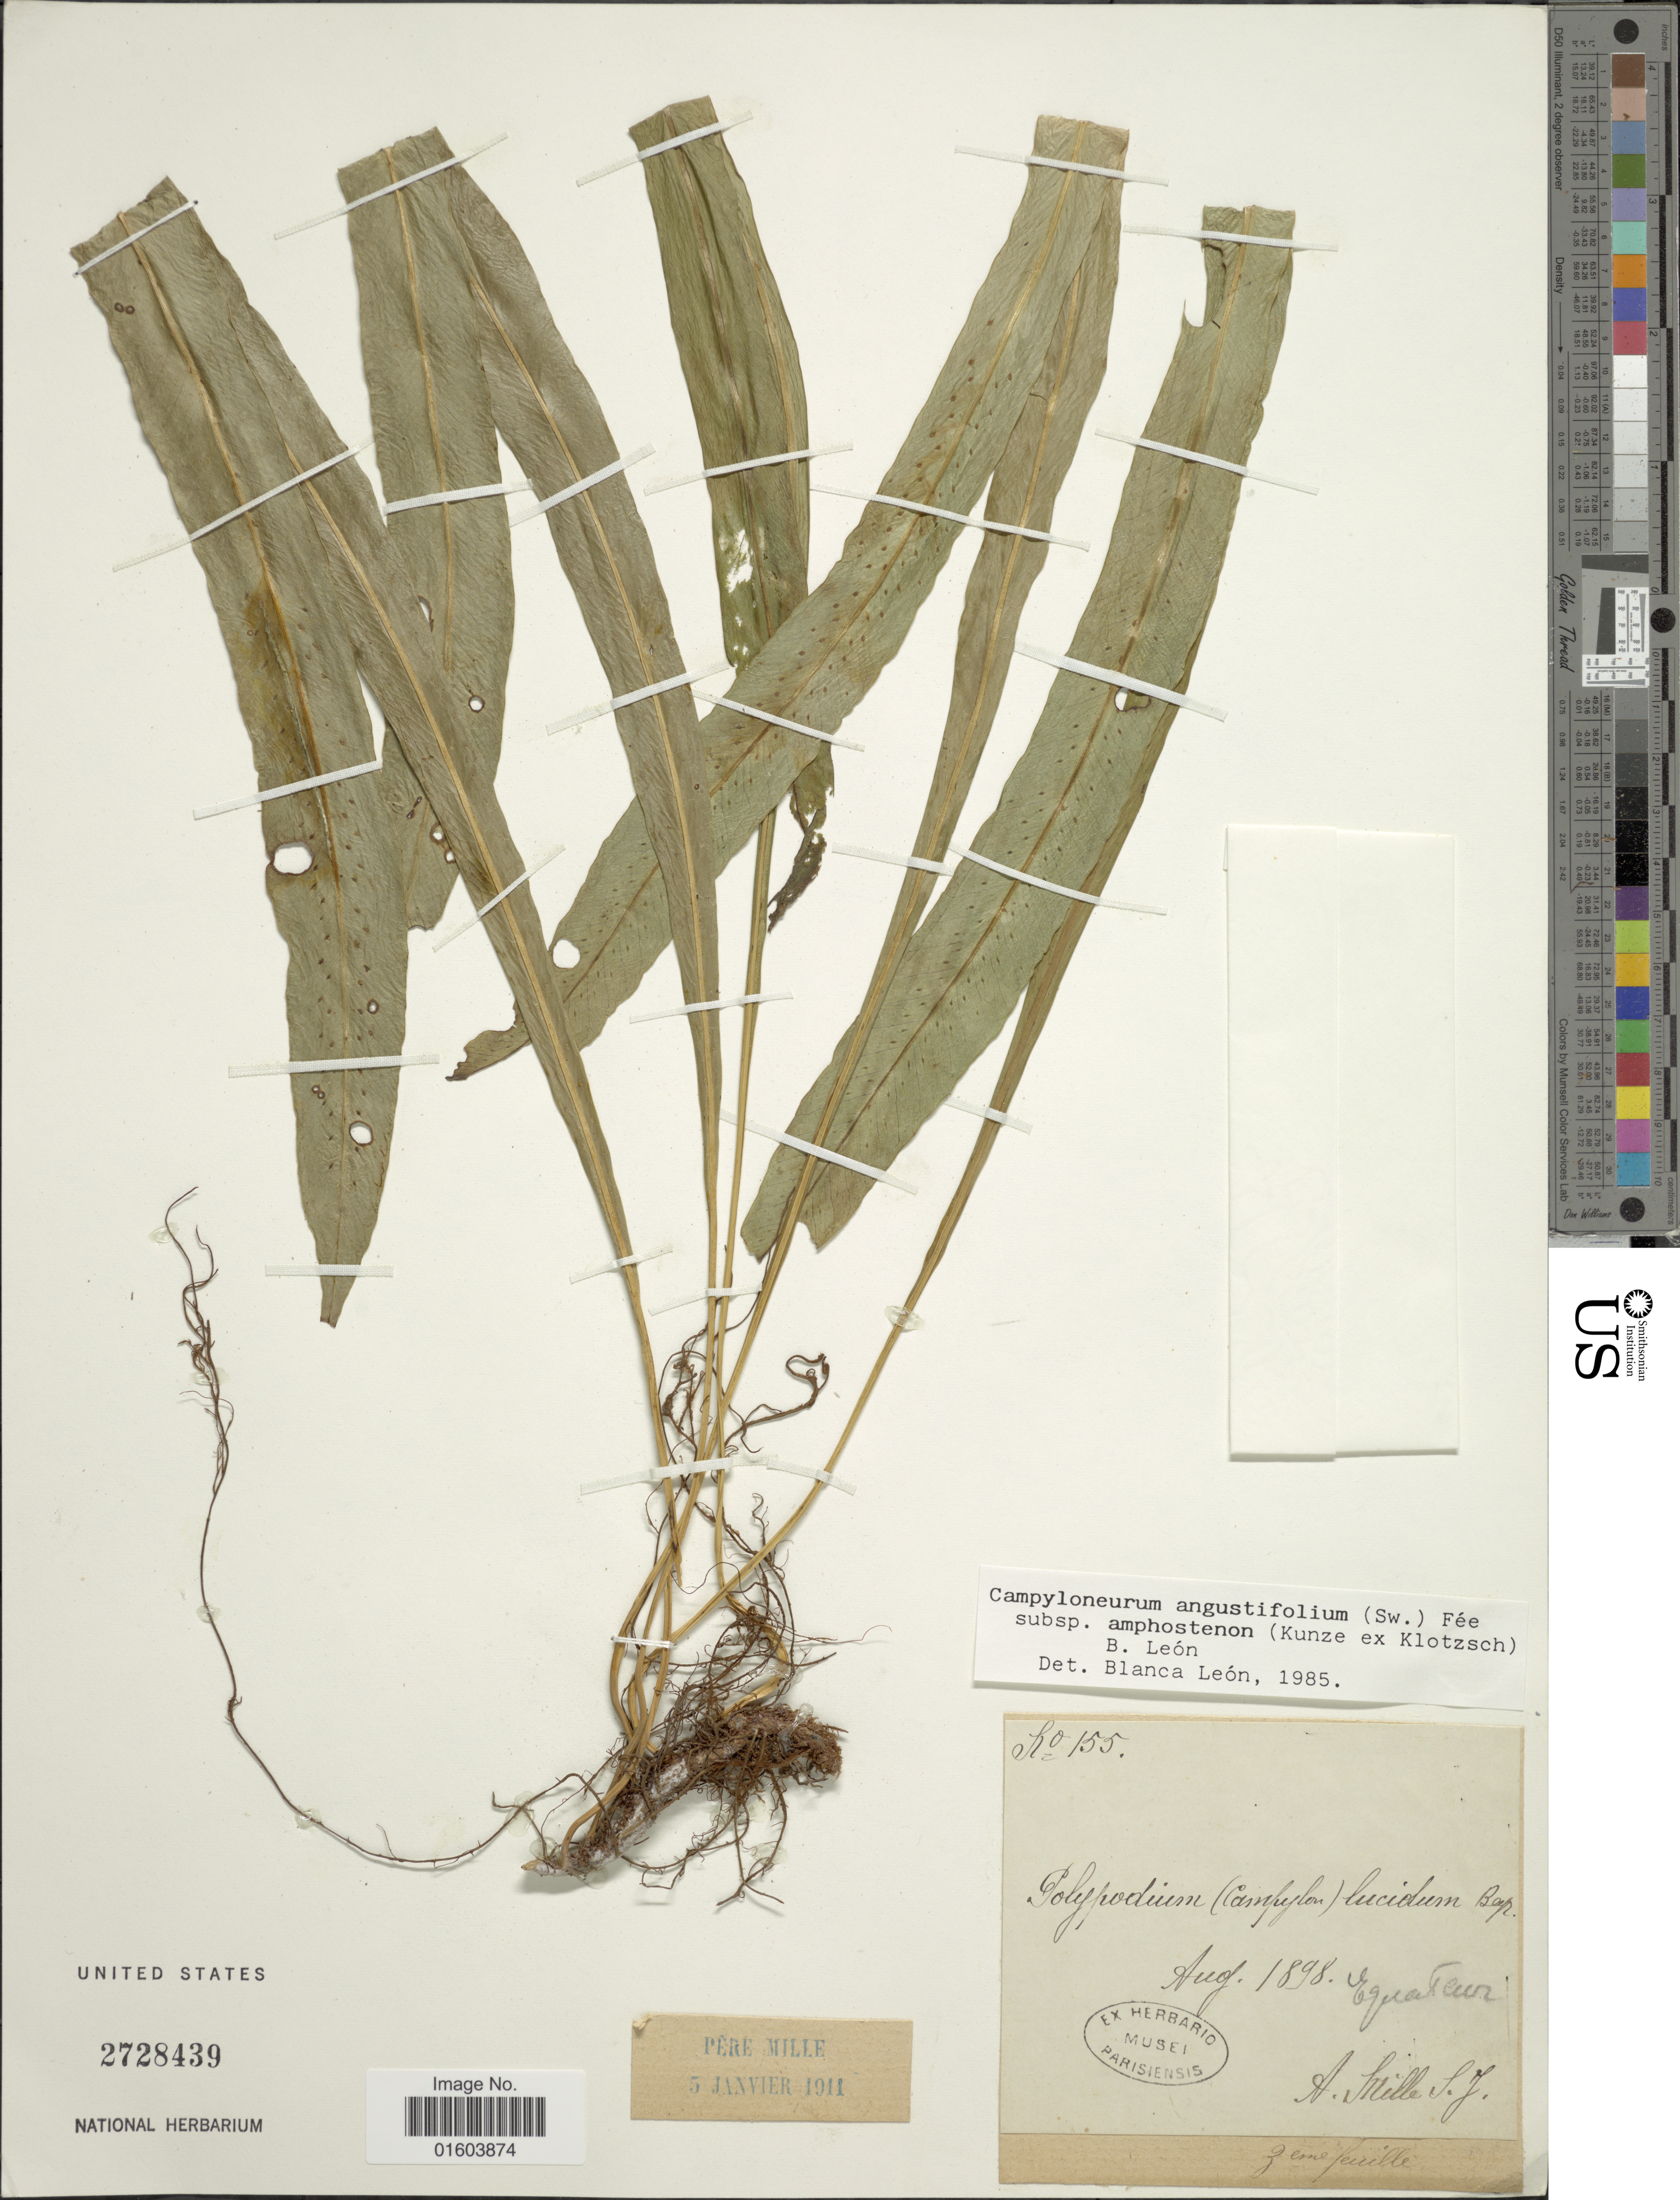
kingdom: Plantae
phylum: Tracheophyta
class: Polypodiopsida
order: Polypodiales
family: Polypodiaceae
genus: Campyloneurum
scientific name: Campyloneurum amphostenon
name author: (Kunze ex Klotzsch) Fée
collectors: A. Mille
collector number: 155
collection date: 1898-08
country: Ecuador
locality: Equateur.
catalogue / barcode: US 2728439